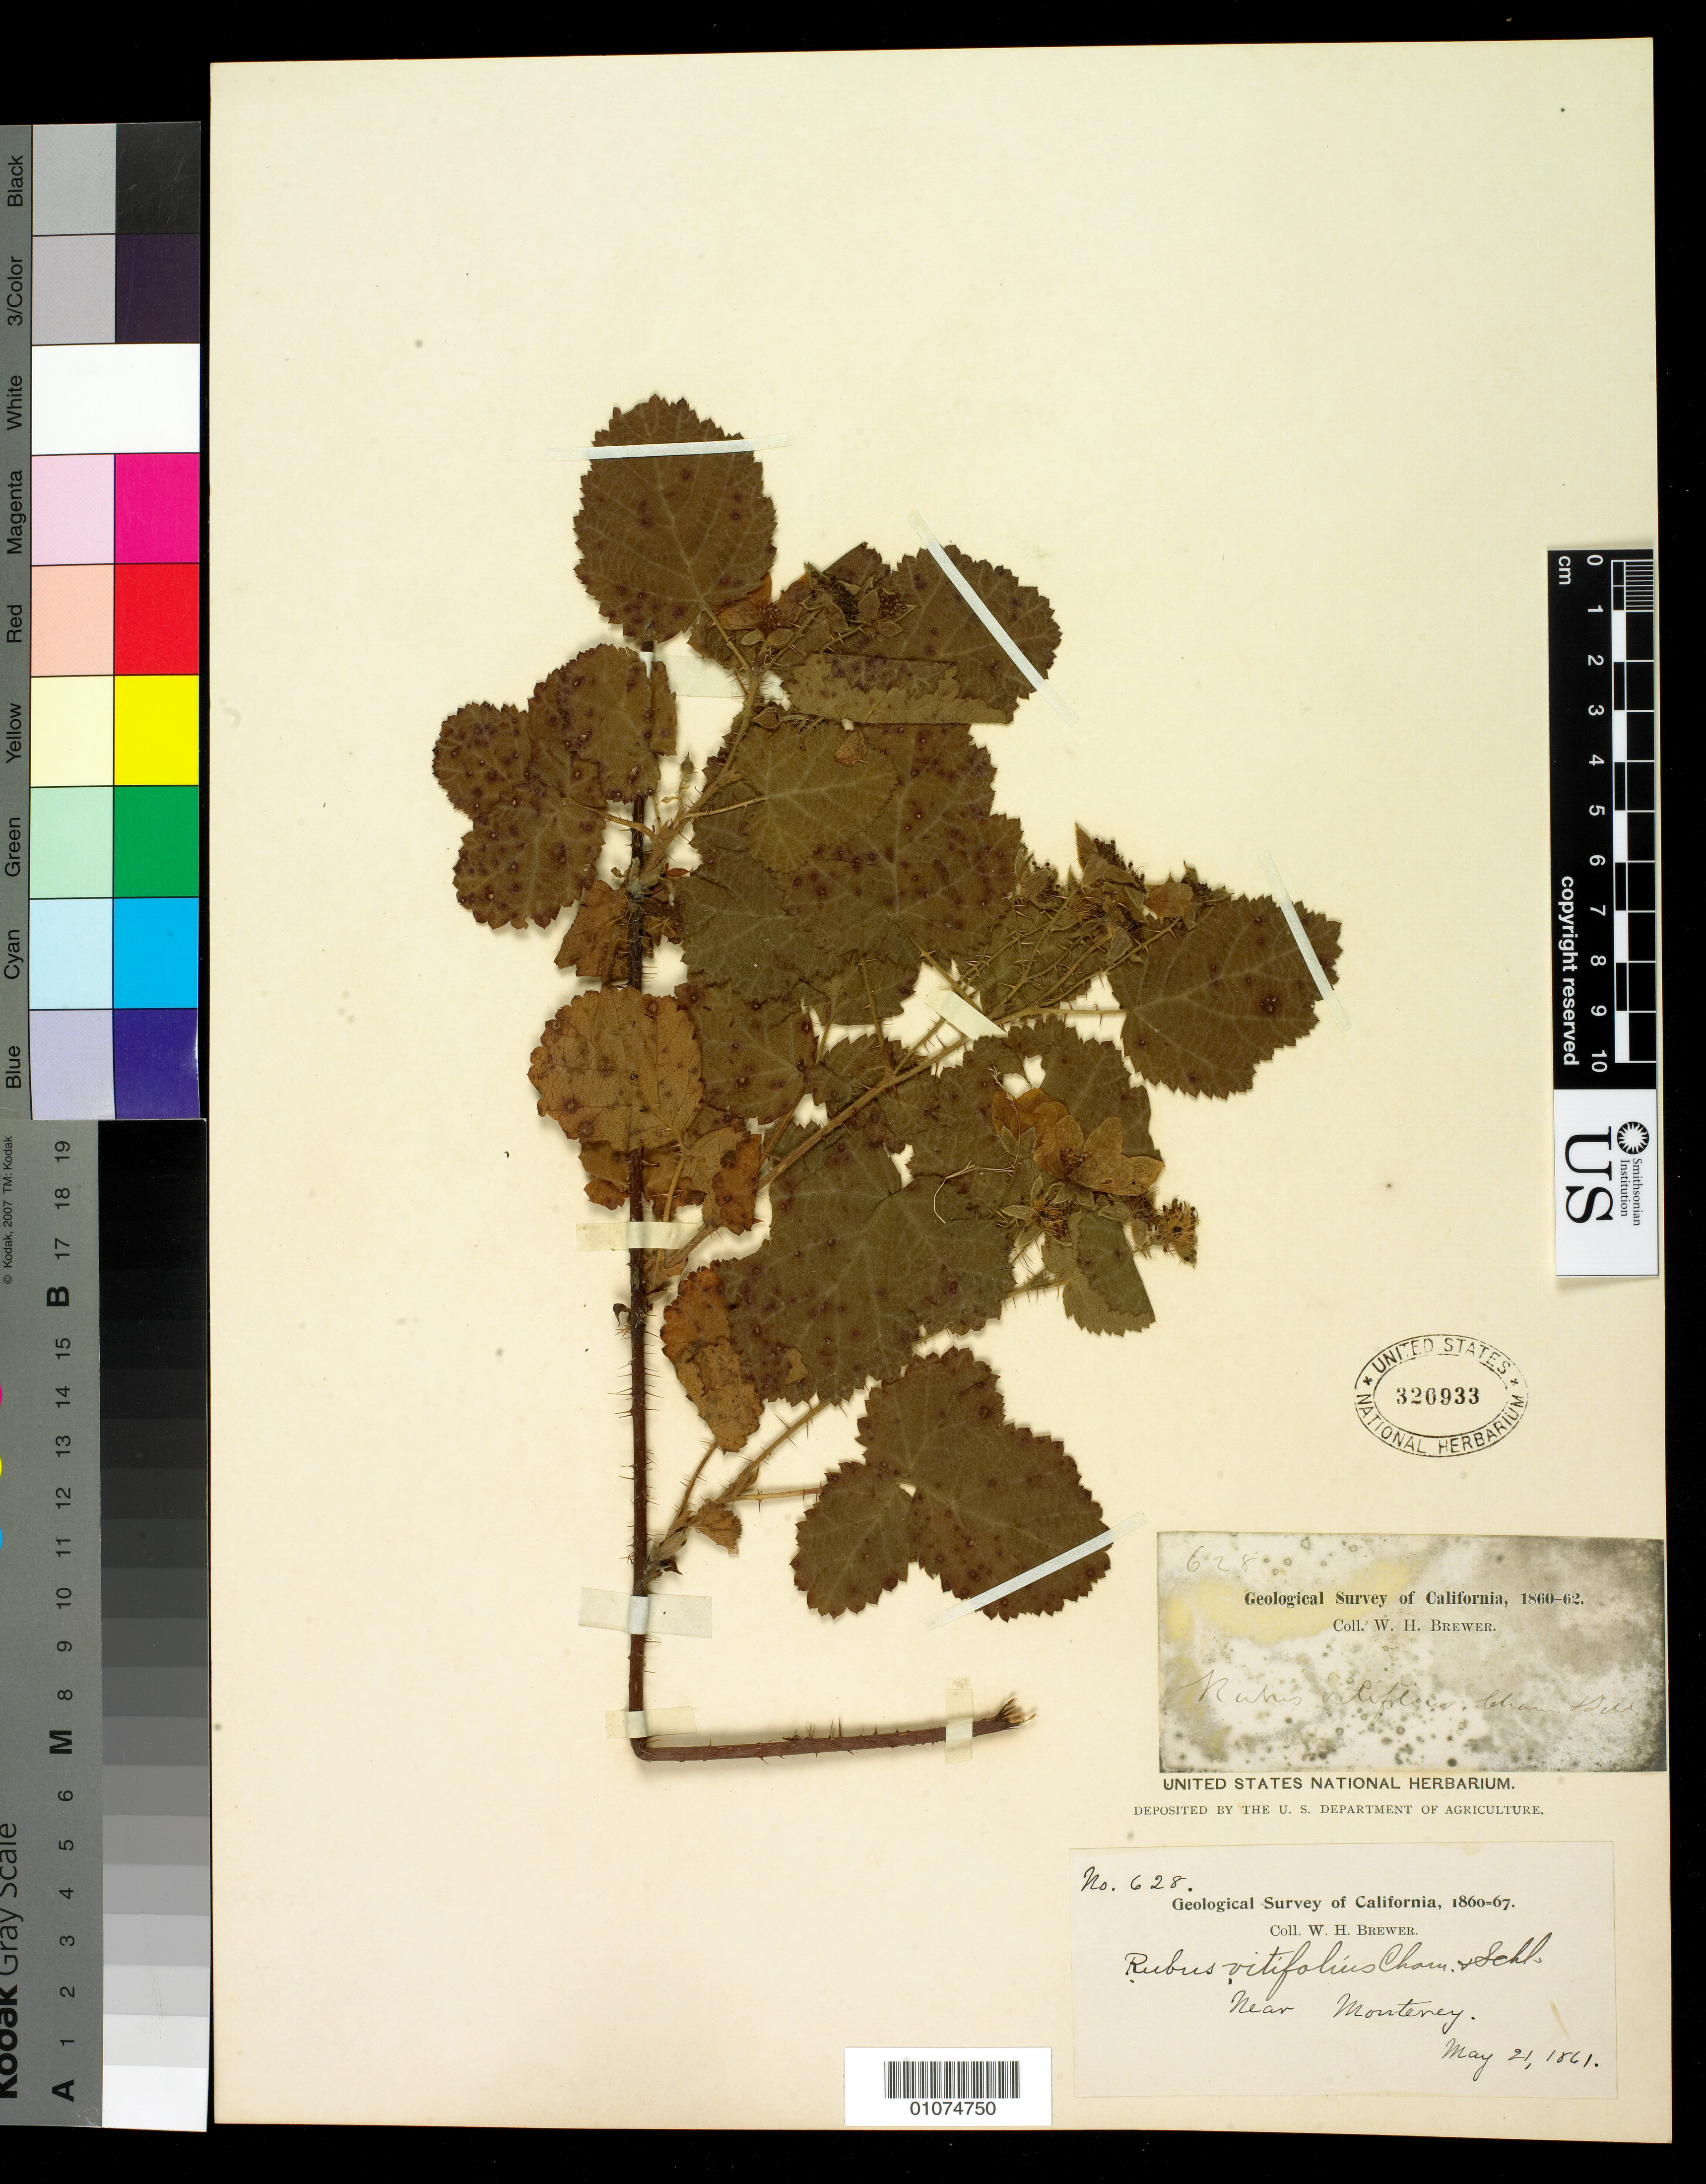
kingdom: Plantae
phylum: Tracheophyta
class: Magnoliopsida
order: Rosales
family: Rosaceae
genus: Rubus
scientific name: Rubus vitifolius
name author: Cham. & Schltdl.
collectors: W. H. Brewer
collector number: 628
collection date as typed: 21 May 1861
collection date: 1861-05-21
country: United States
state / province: California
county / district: Monterey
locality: Near Monterey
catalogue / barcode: US 320933